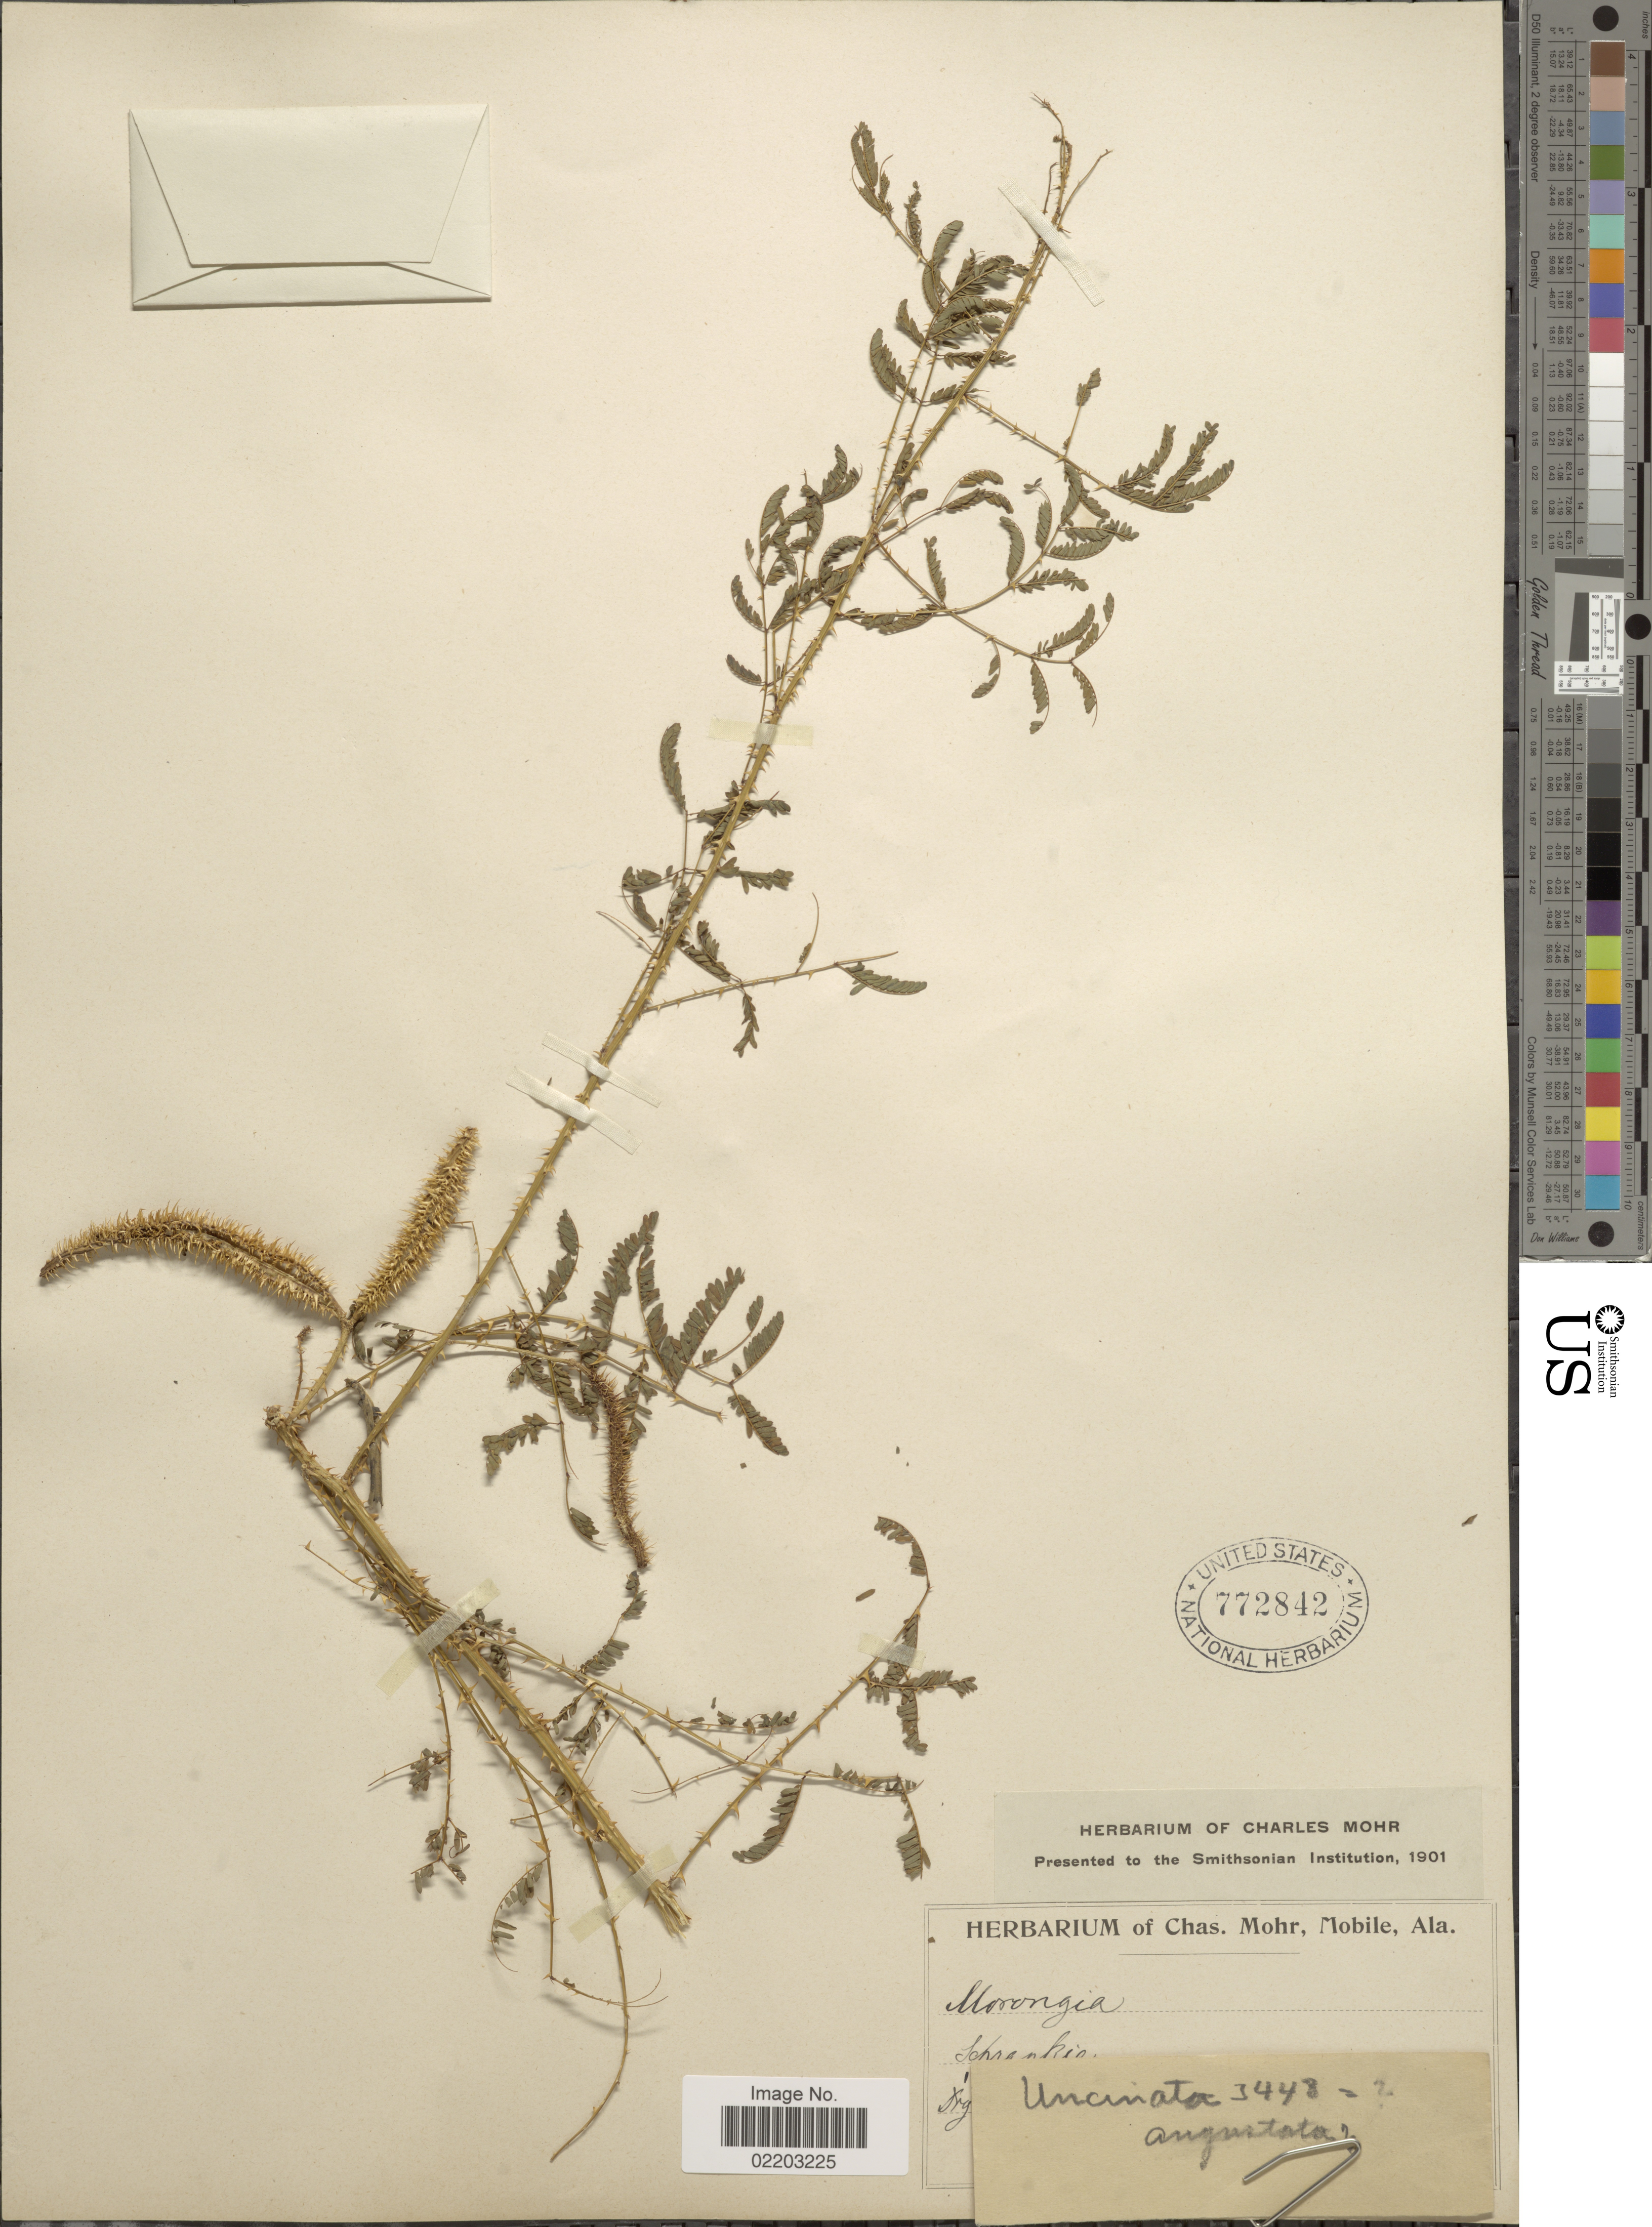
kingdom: Plantae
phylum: Tracheophyta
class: Magnoliopsida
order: Fabales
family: Fabaceae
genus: Mimosa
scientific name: Mimosa microphylla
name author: Dryand.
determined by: Strong, M. T., (US), Smithsonian Institution - National Museum of Natural History (UNITED STATES)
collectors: ex herb. C. Mohr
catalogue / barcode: US 772842